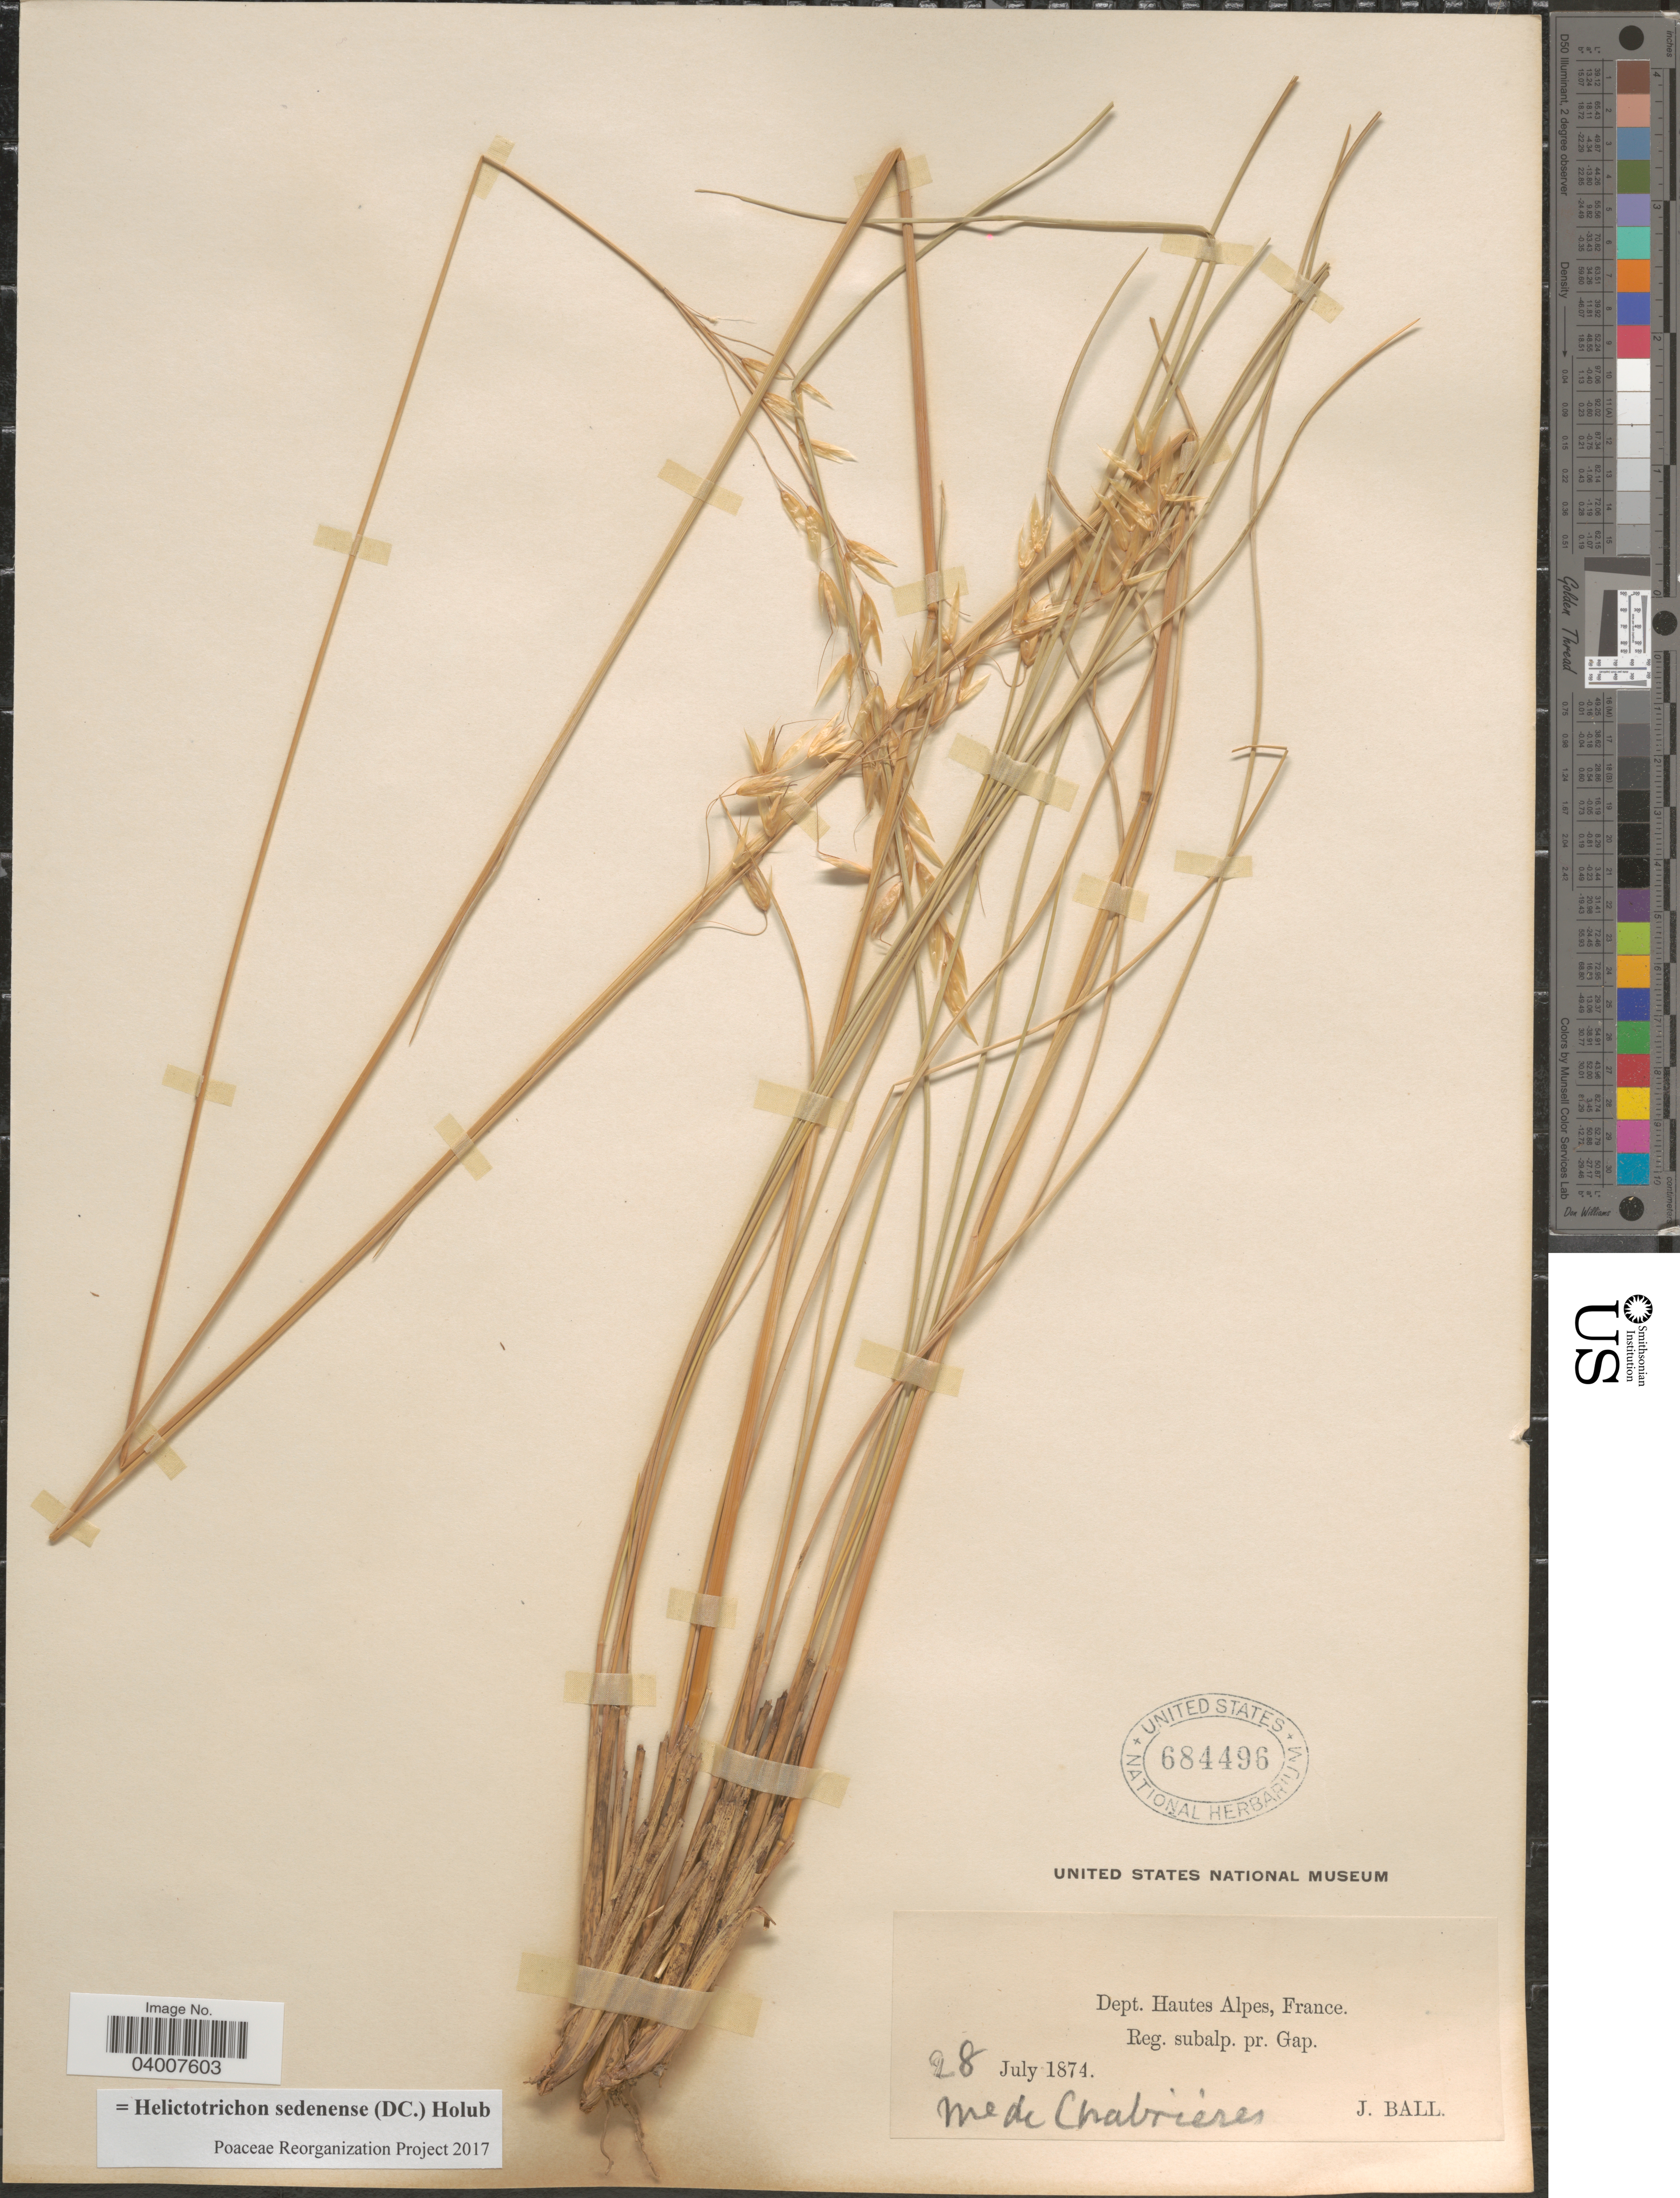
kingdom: Plantae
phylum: Tracheophyta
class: Liliopsida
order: Poales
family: Poaceae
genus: Helictotrichon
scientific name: Helictotrichon sedenense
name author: (DC.) Holub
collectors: J. Ball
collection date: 1874-07-28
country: France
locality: Dept. Hautes Alpes. Reg. subalp. pr. Gap. Mede Chabrieres.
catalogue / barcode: US 684496